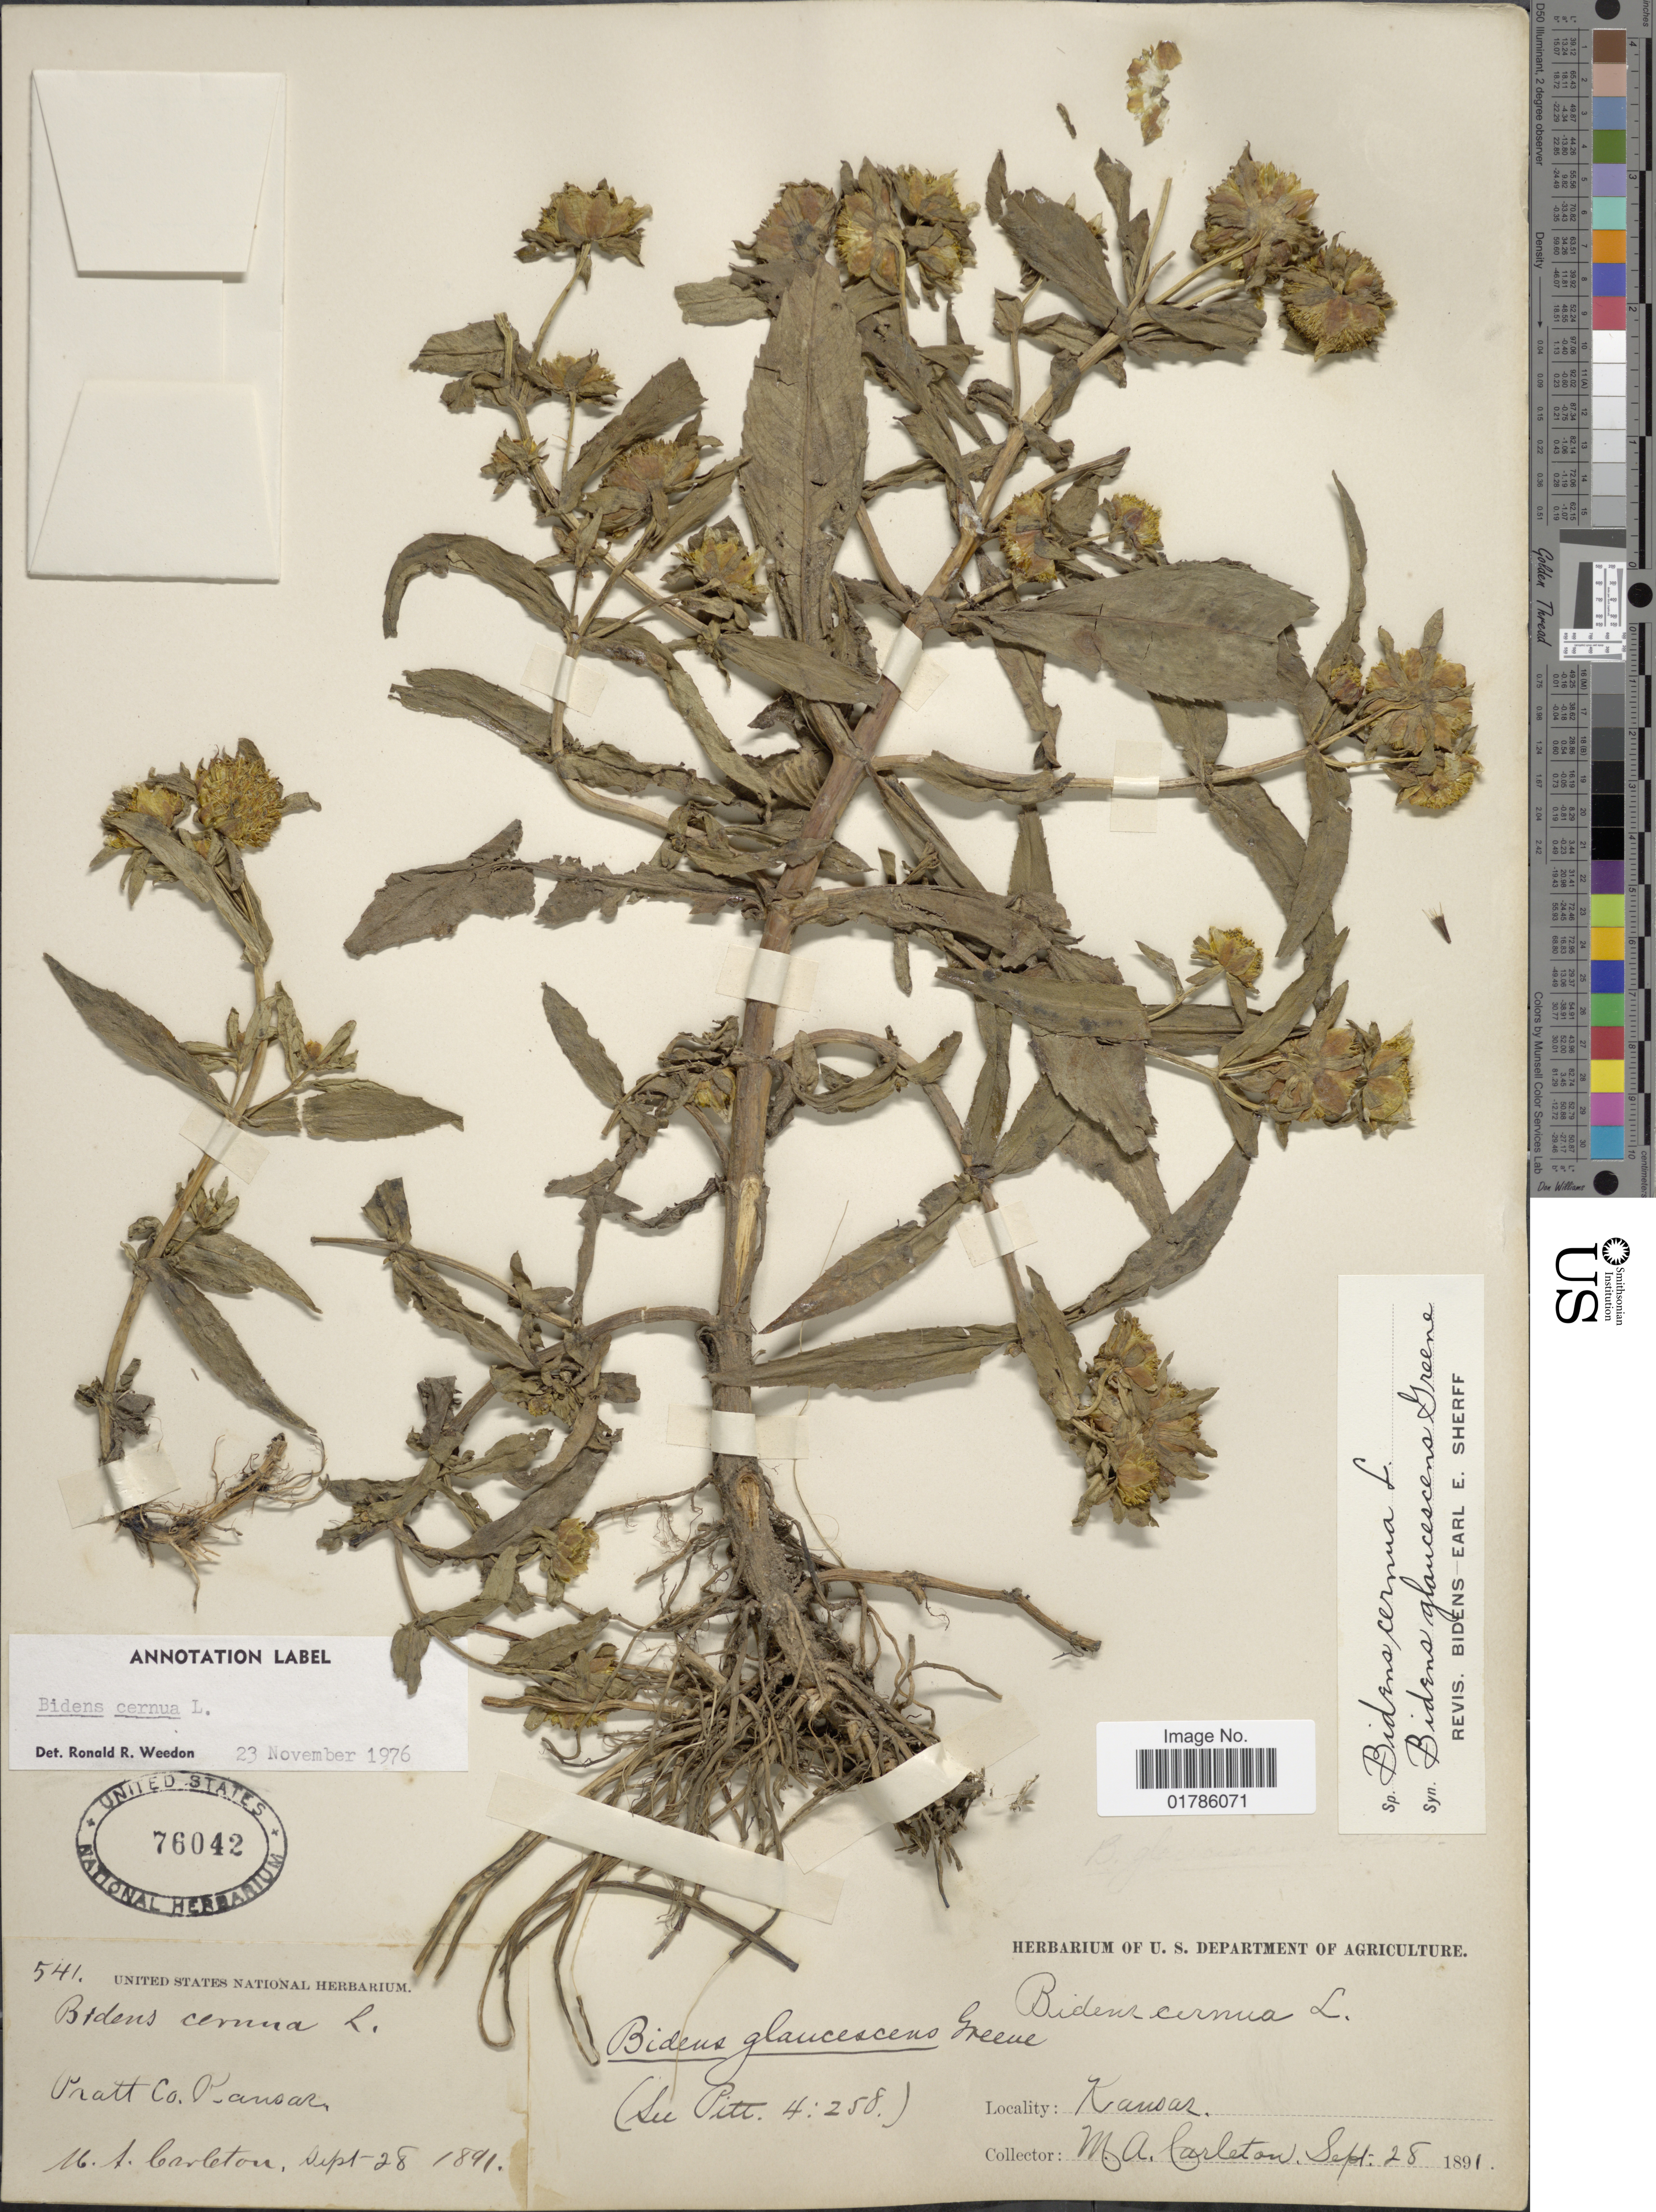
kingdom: Plantae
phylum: Tracheophyta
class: Magnoliopsida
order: Asterales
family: Asteraceae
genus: Bidens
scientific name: Bidens cernua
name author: L.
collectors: M. A. Carleton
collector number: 541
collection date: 1891-09-28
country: United States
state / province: Kansas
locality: Pratt Co.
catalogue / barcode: US 76042